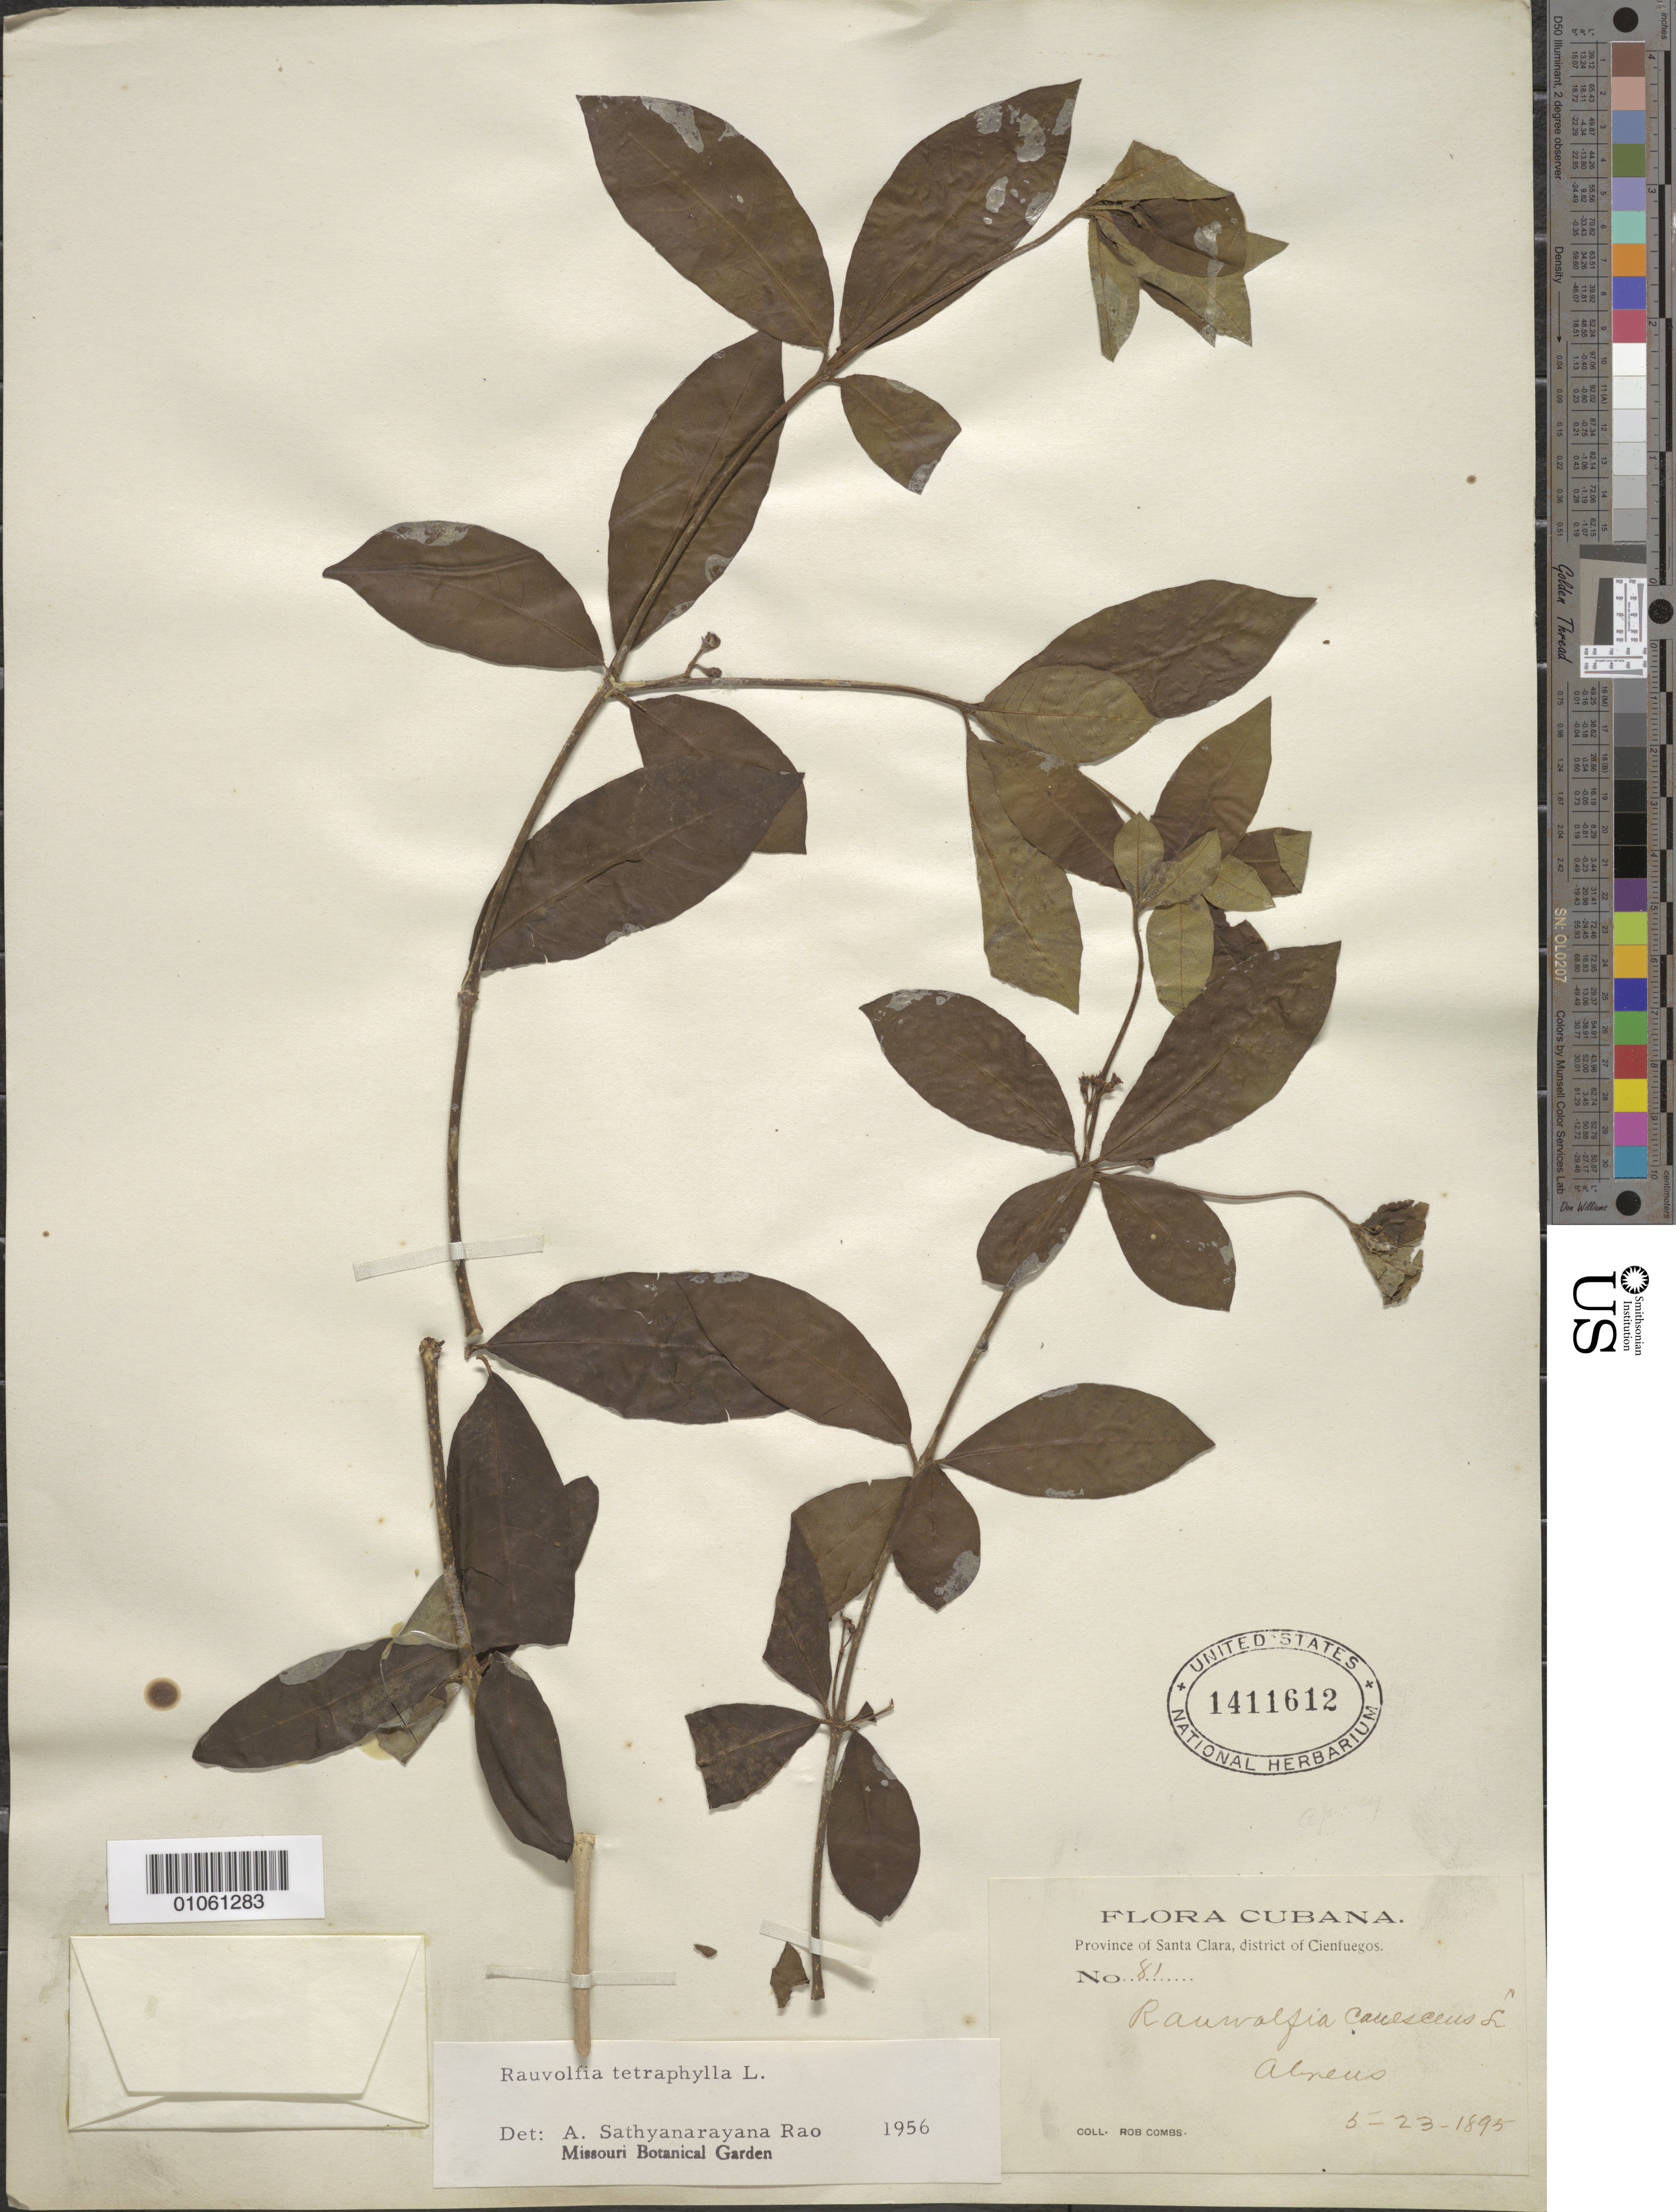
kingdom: Plantae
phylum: Tracheophyta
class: Magnoliopsida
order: Gentianales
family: Apocynaceae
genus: Rauvolfia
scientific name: Rauvolfia tetraphylla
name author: L.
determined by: Rao, A. S.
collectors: R. Combs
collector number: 81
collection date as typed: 23 May 1895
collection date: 1895-05-23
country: Cuba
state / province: Santa Clara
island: Cuba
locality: Cienfuegos District, Abneus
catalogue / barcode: US 1411612